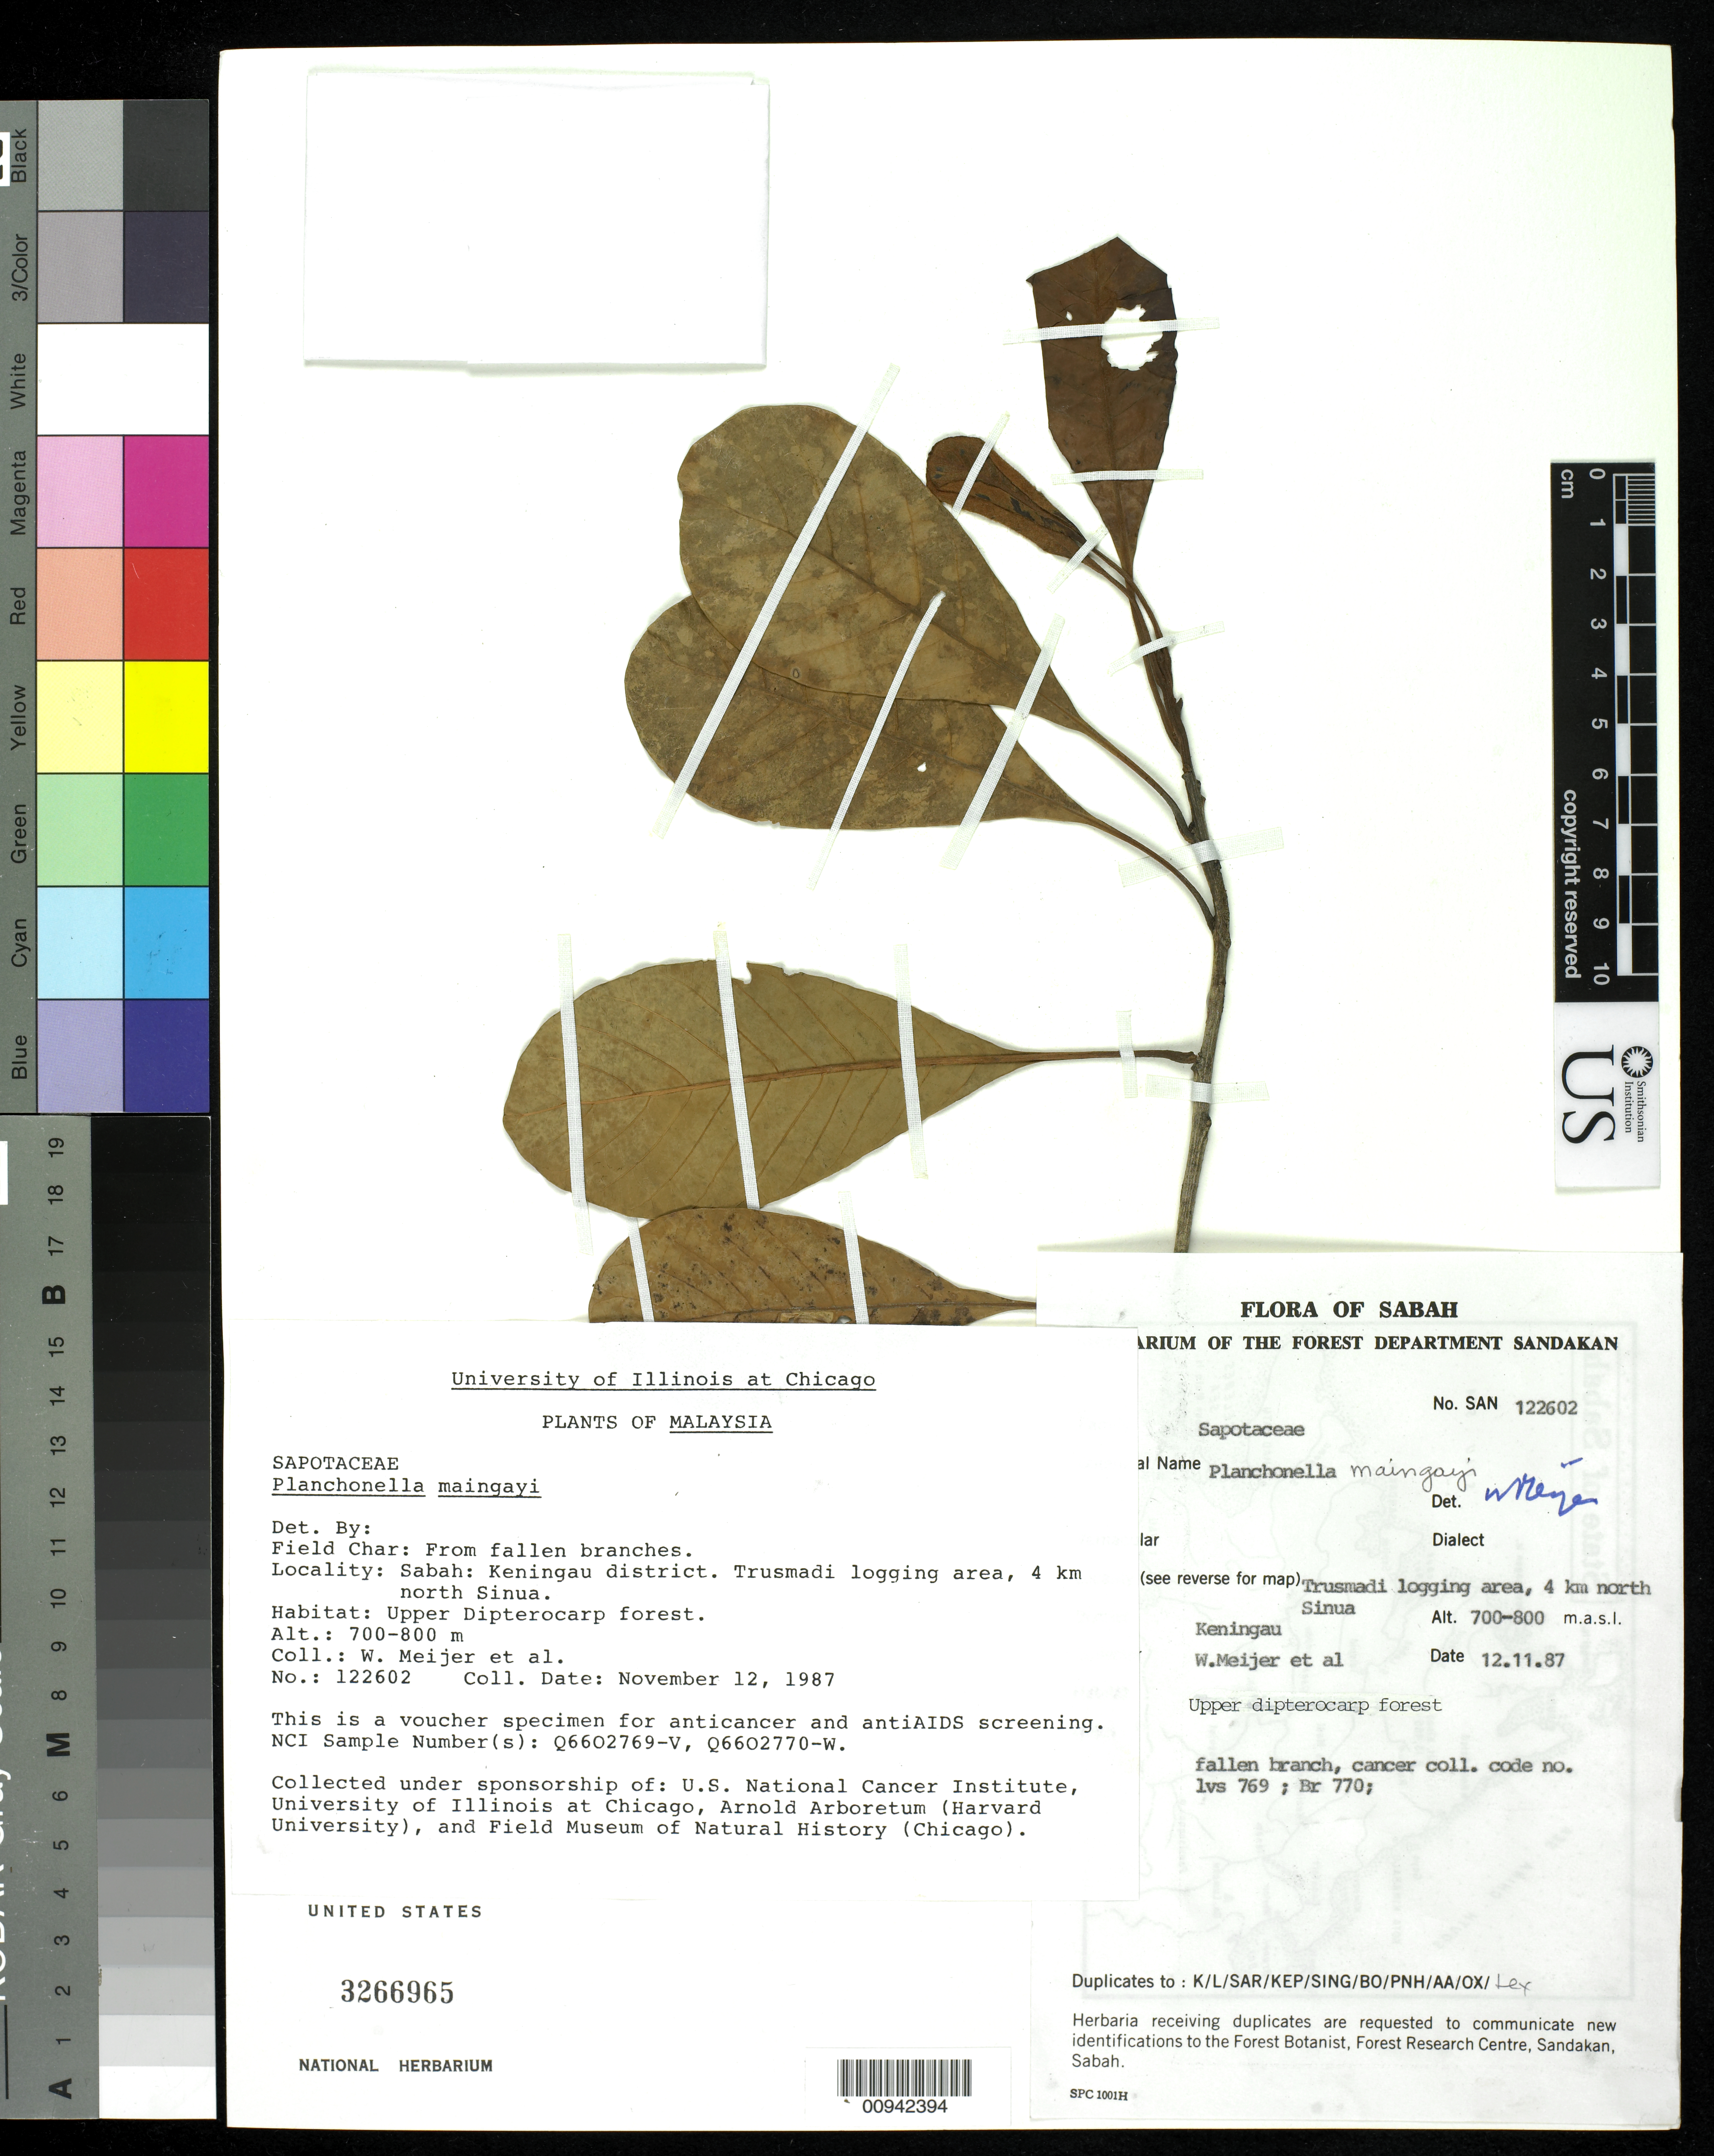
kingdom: Plantae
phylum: Tracheophyta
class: Magnoliopsida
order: Ericales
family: Sapotaceae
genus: Planchonella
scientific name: Planchonella maingayi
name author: (C.B. Clarke) P. Royen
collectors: W. Meijer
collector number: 122602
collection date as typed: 12 Nov 1947 or 11 Dec 1947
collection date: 1947-11-12 or 1947-12-11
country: Malaysia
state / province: Sabah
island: Borneo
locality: Keningau district. Trusmadi logging area, 4 km north Sinau.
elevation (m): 700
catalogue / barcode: US 3266965